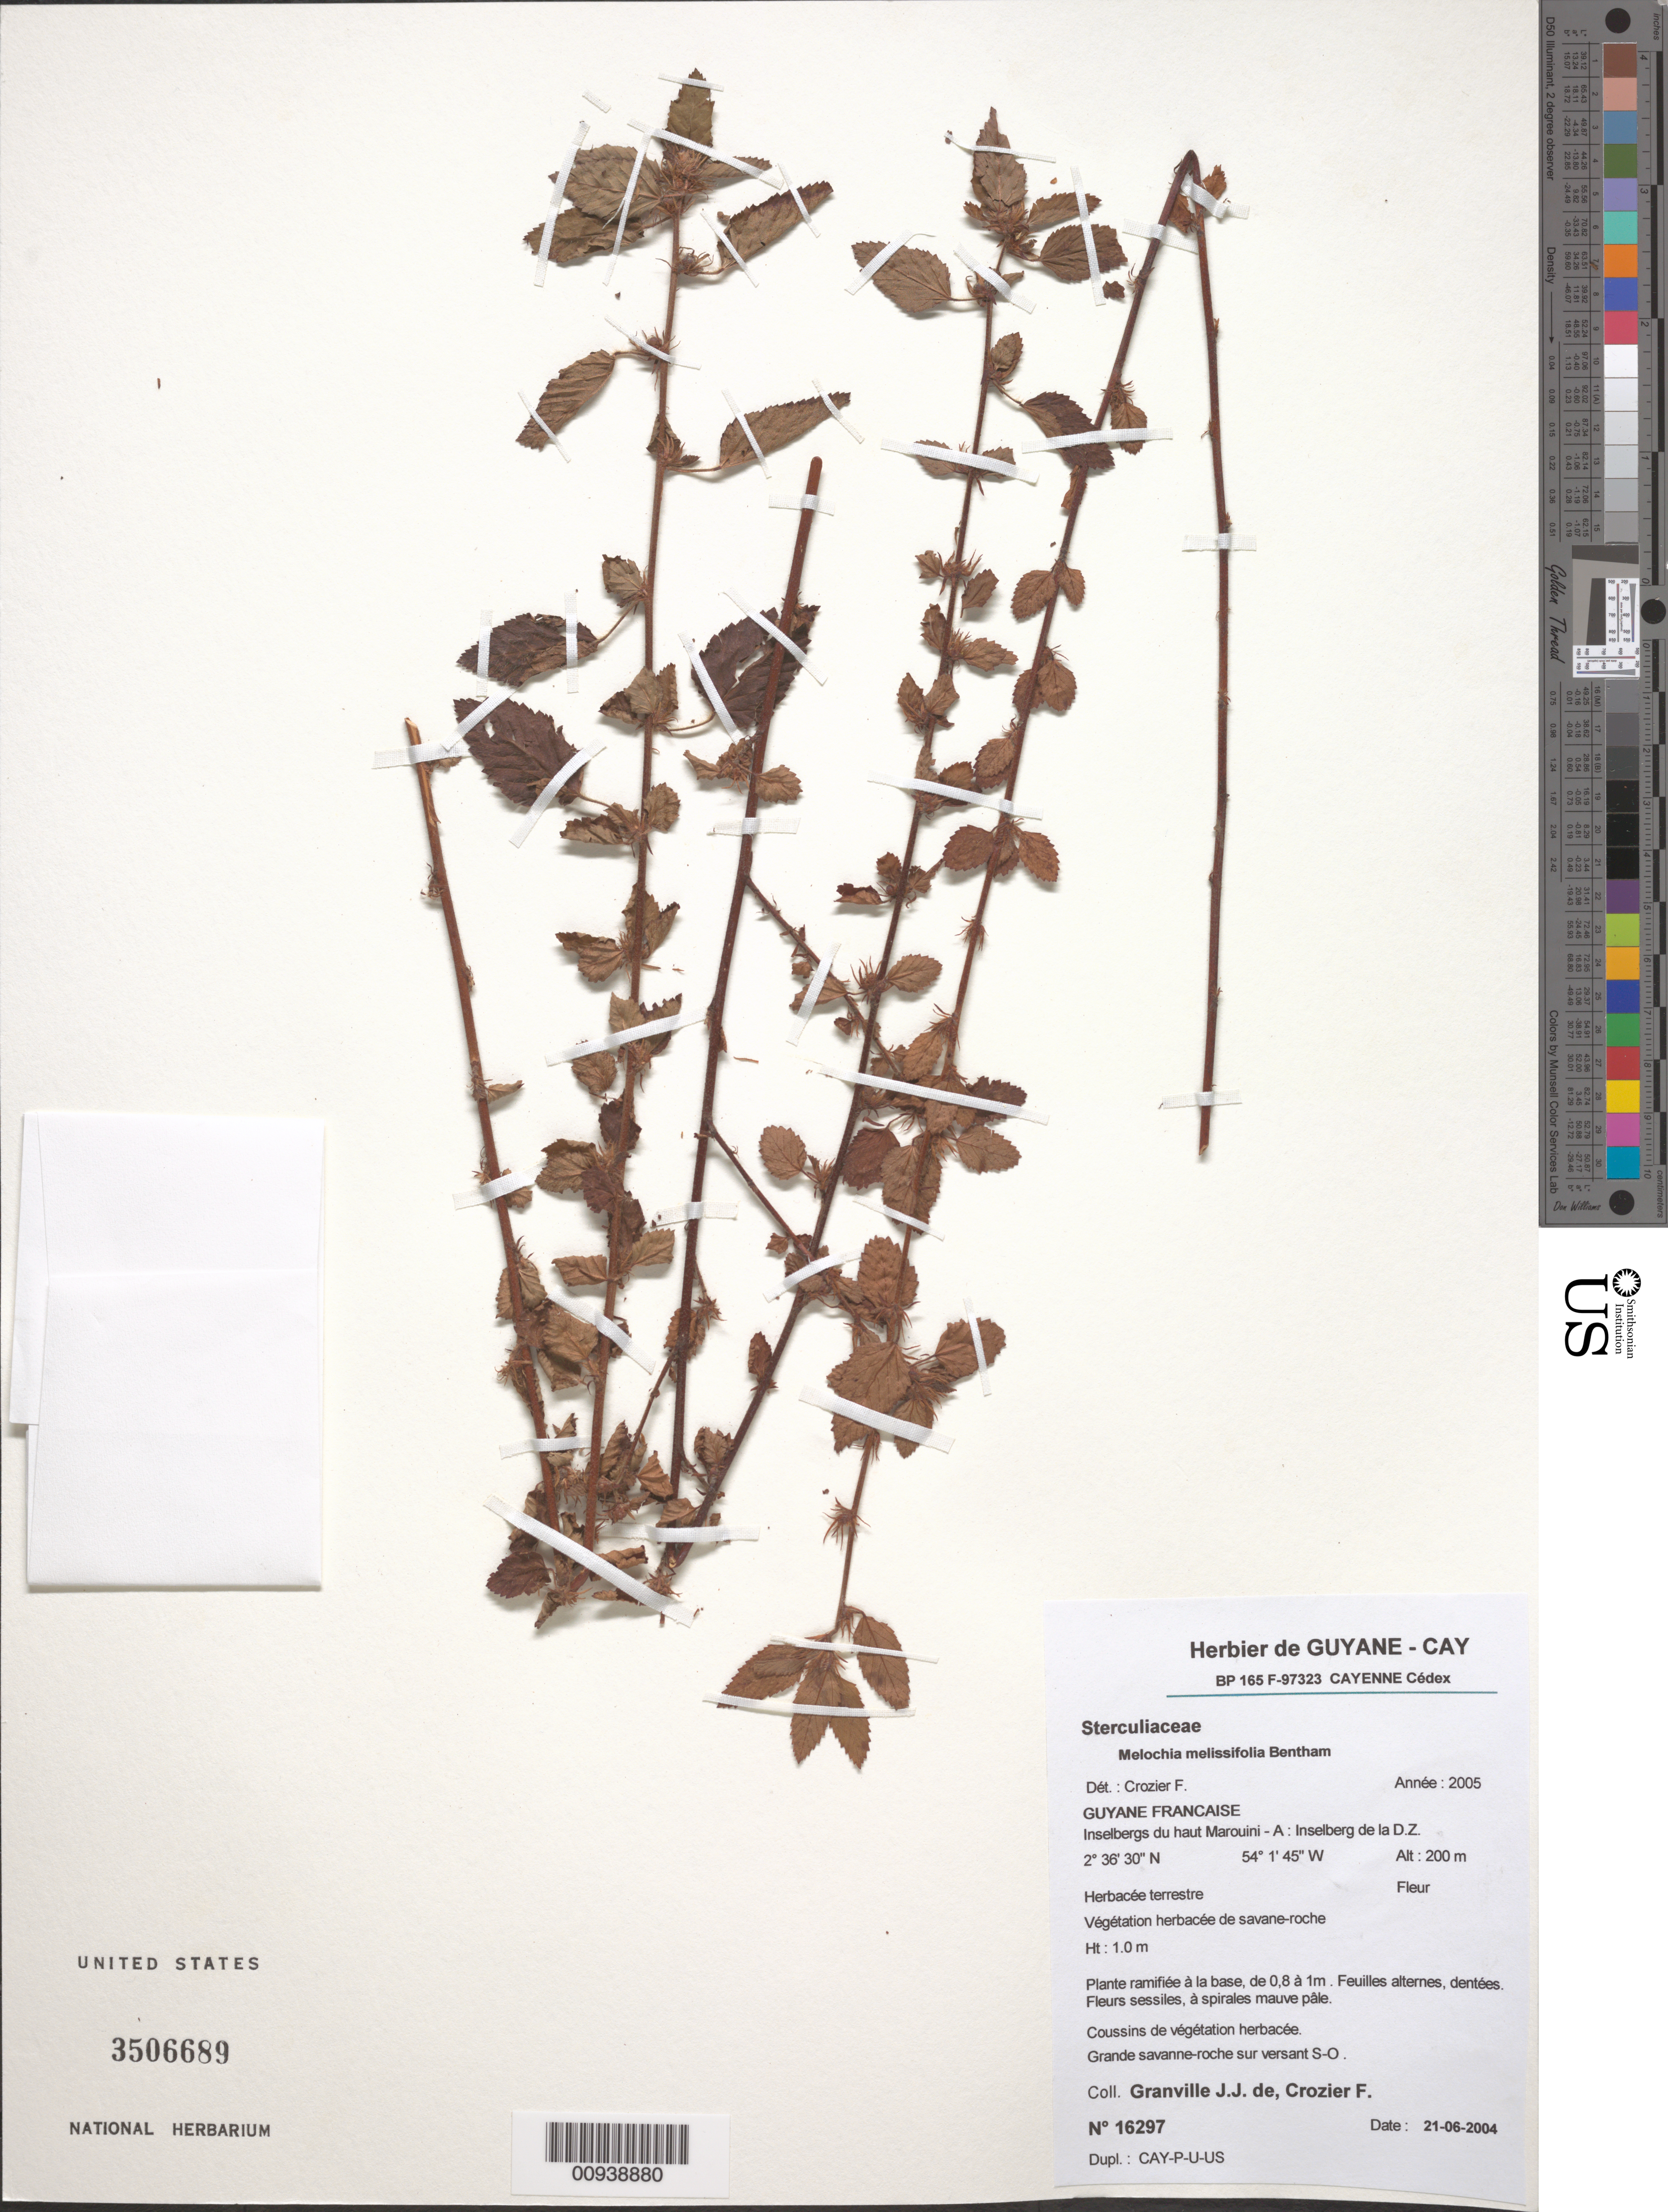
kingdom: Plantae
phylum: Tracheophyta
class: Magnoliopsida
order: Malvales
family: Malvaceae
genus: Melochia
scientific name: Melochia melissifolia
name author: Benth.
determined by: Crozier, F.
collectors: J.-J. de Granville & F. Crozier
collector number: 16297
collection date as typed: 21-Jun-04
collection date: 2004-06-21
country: French Guiana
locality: Haut Marouini-A; Inselberg de la D.Z.; grande savanne-roche sur versant S-O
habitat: Végétation herbacée de savane-roche sur versant S-O, coussins de végétation herbacée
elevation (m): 200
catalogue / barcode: US 3506689